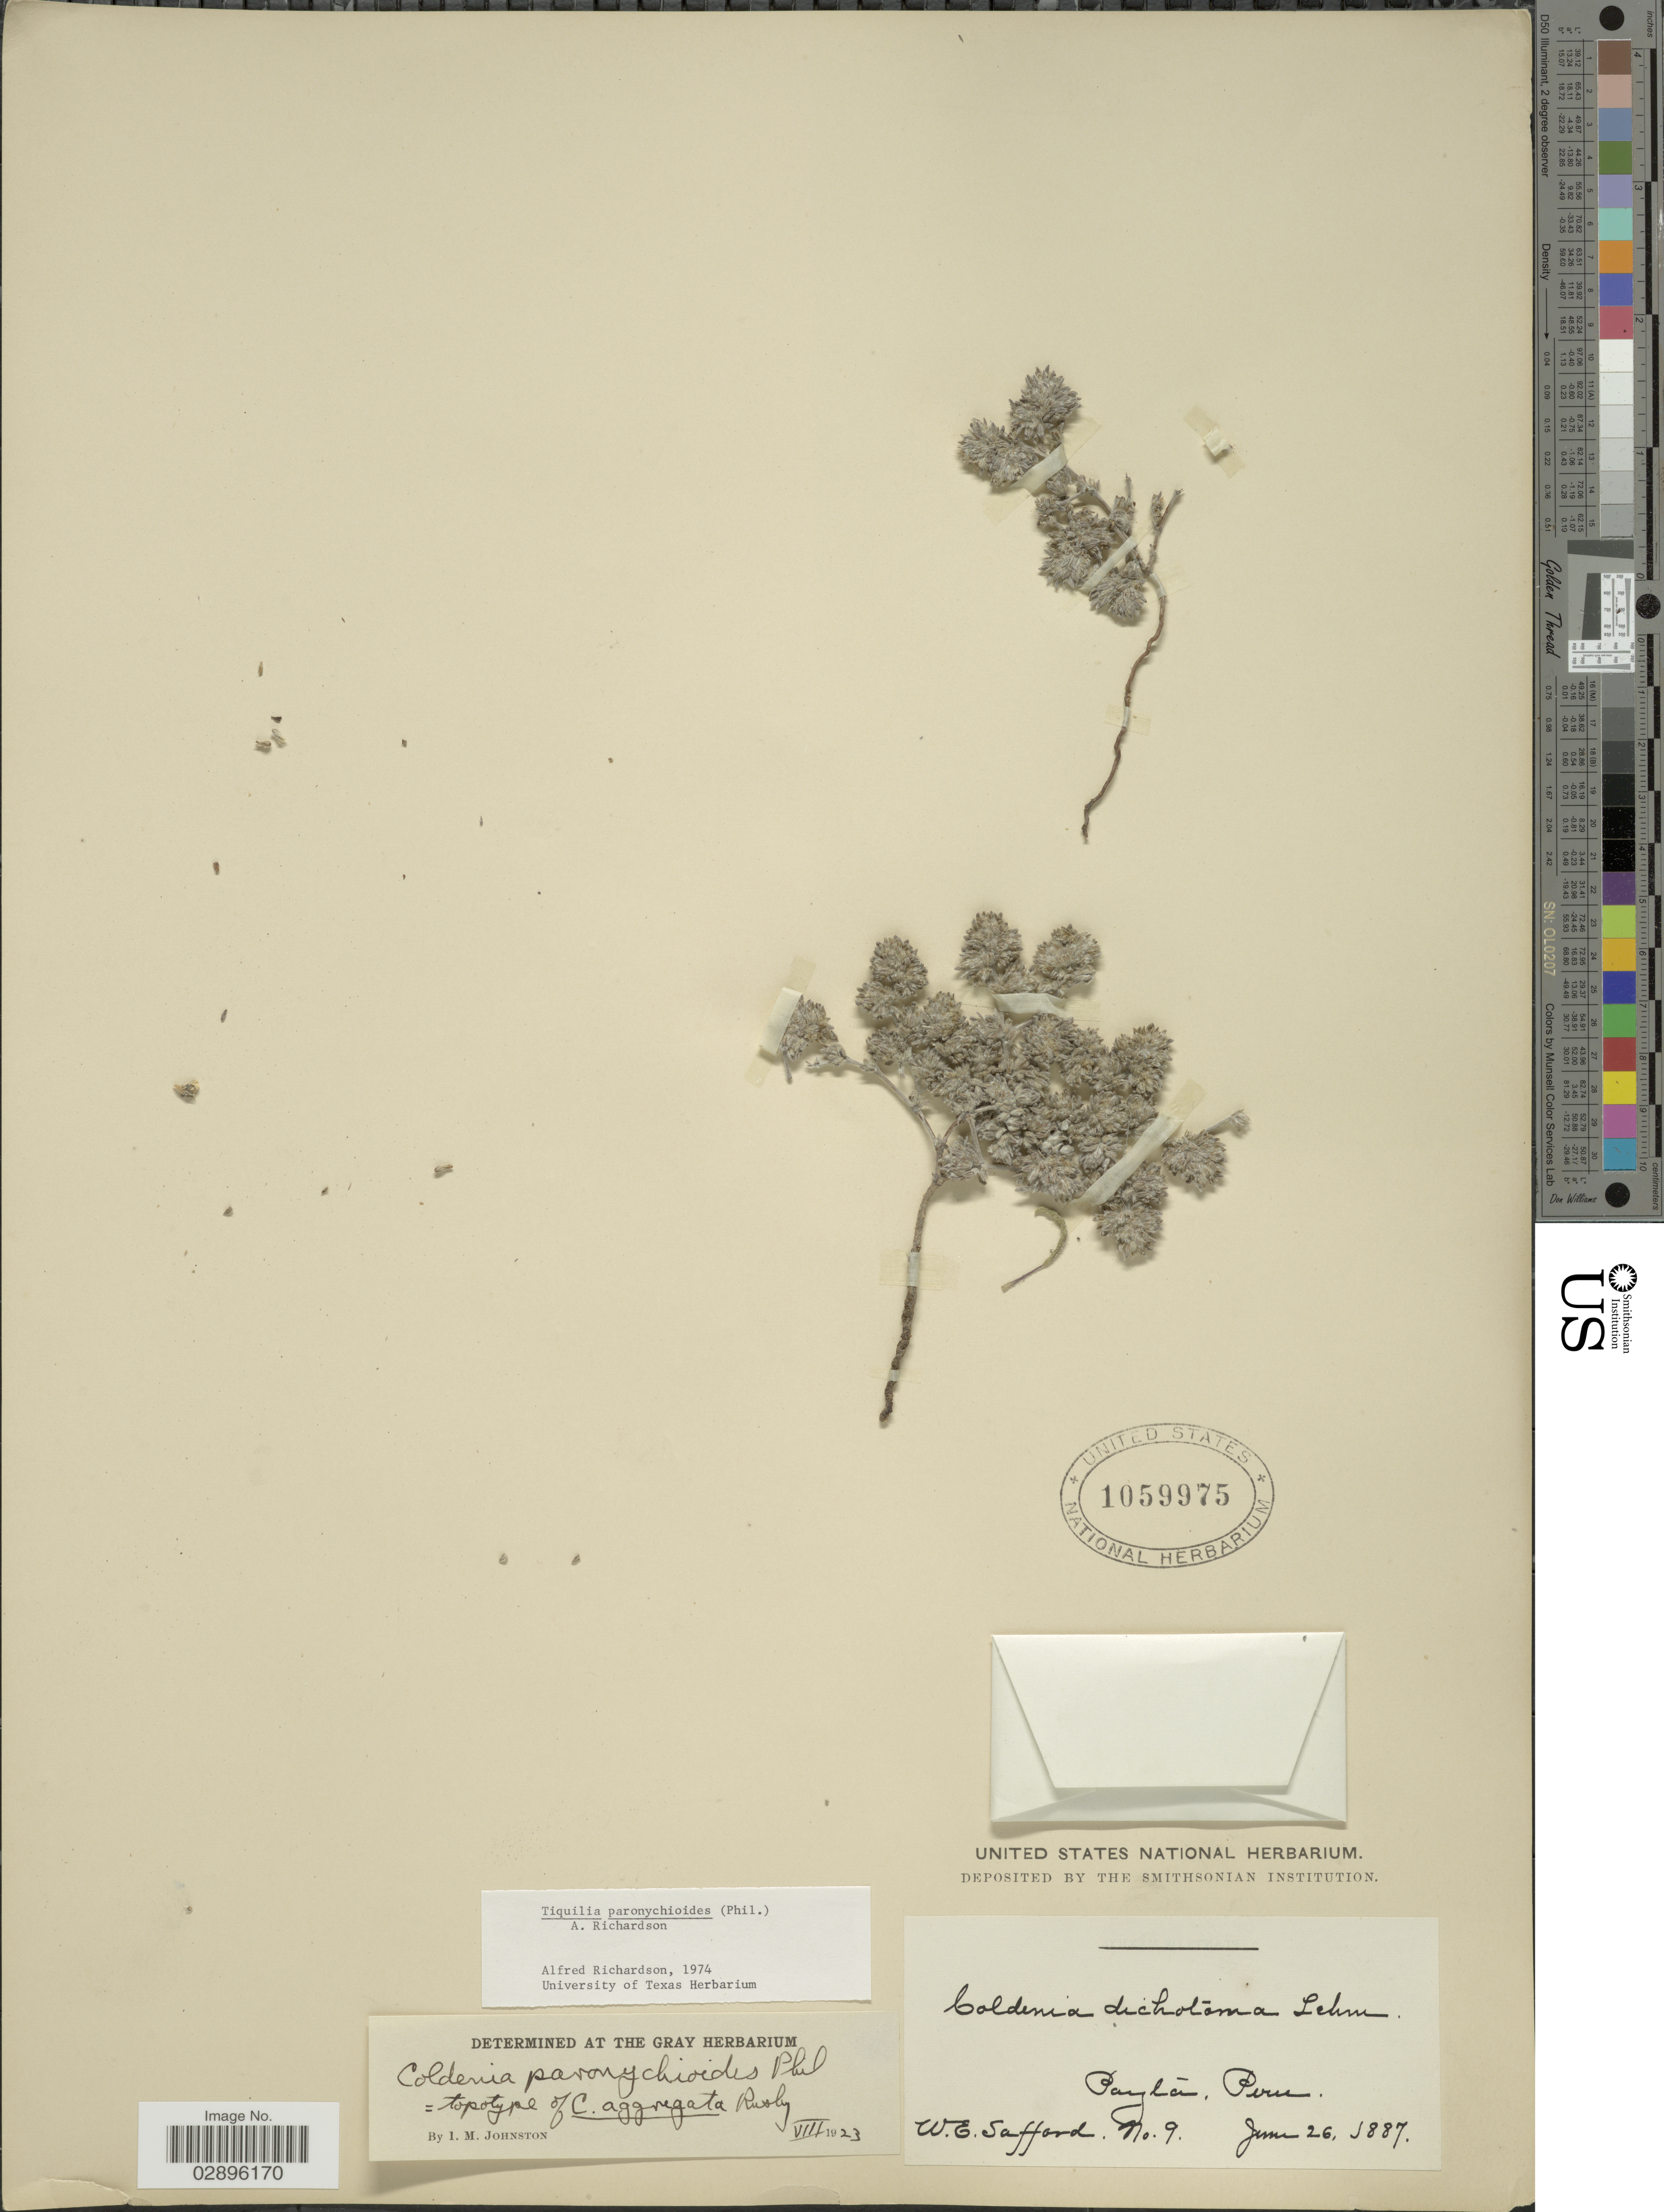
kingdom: Plantae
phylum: Tracheophyta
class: Magnoliopsida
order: Boraginales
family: Ehretiaceae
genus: Tiquilia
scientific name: Tiquilia paronychioides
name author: (Phil.) A.T. Richardson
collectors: W. E. Safford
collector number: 9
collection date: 1887-06-26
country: Peru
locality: Payta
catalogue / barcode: US 1059975